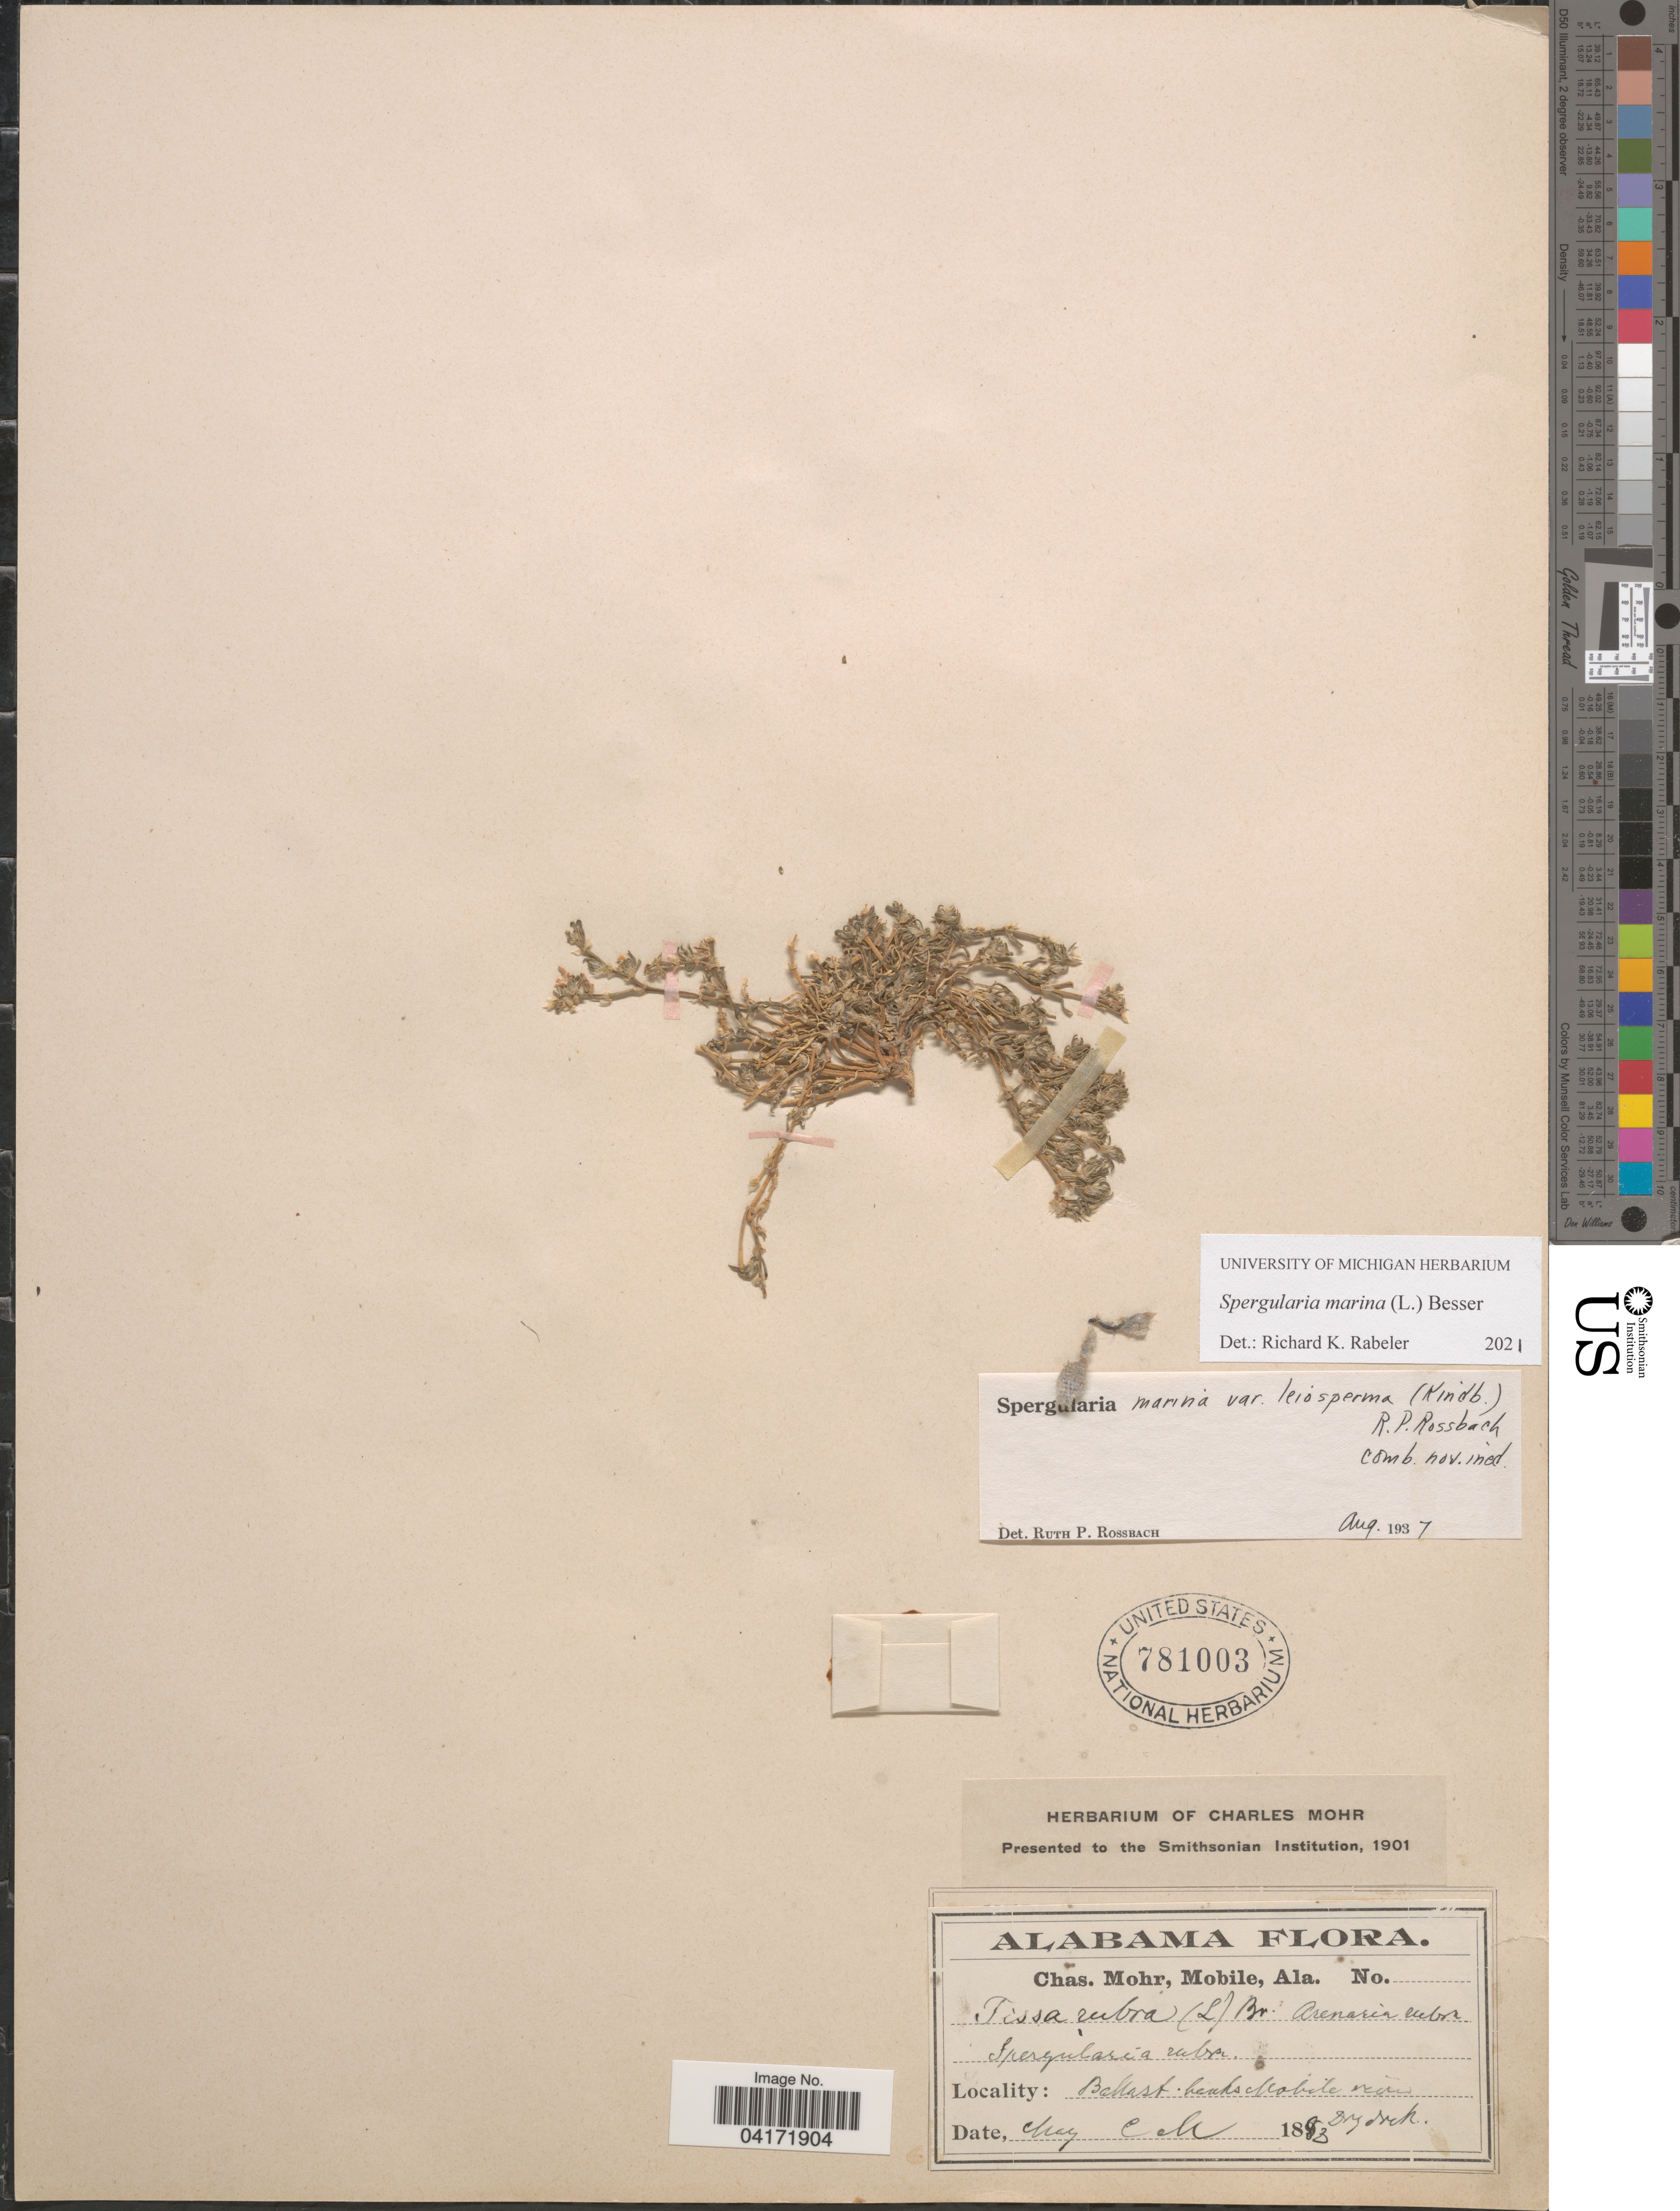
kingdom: Plantae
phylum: Tracheophyta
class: Magnoliopsida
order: Caryophyllales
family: Caryophyllaceae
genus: Spergularia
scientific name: Spergularia marina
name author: (L.) Griseb.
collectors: Mohr, C. T. (herbarium)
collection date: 1893-05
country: United States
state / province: Alabama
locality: Ballast. banks Mobile river.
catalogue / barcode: US 781003